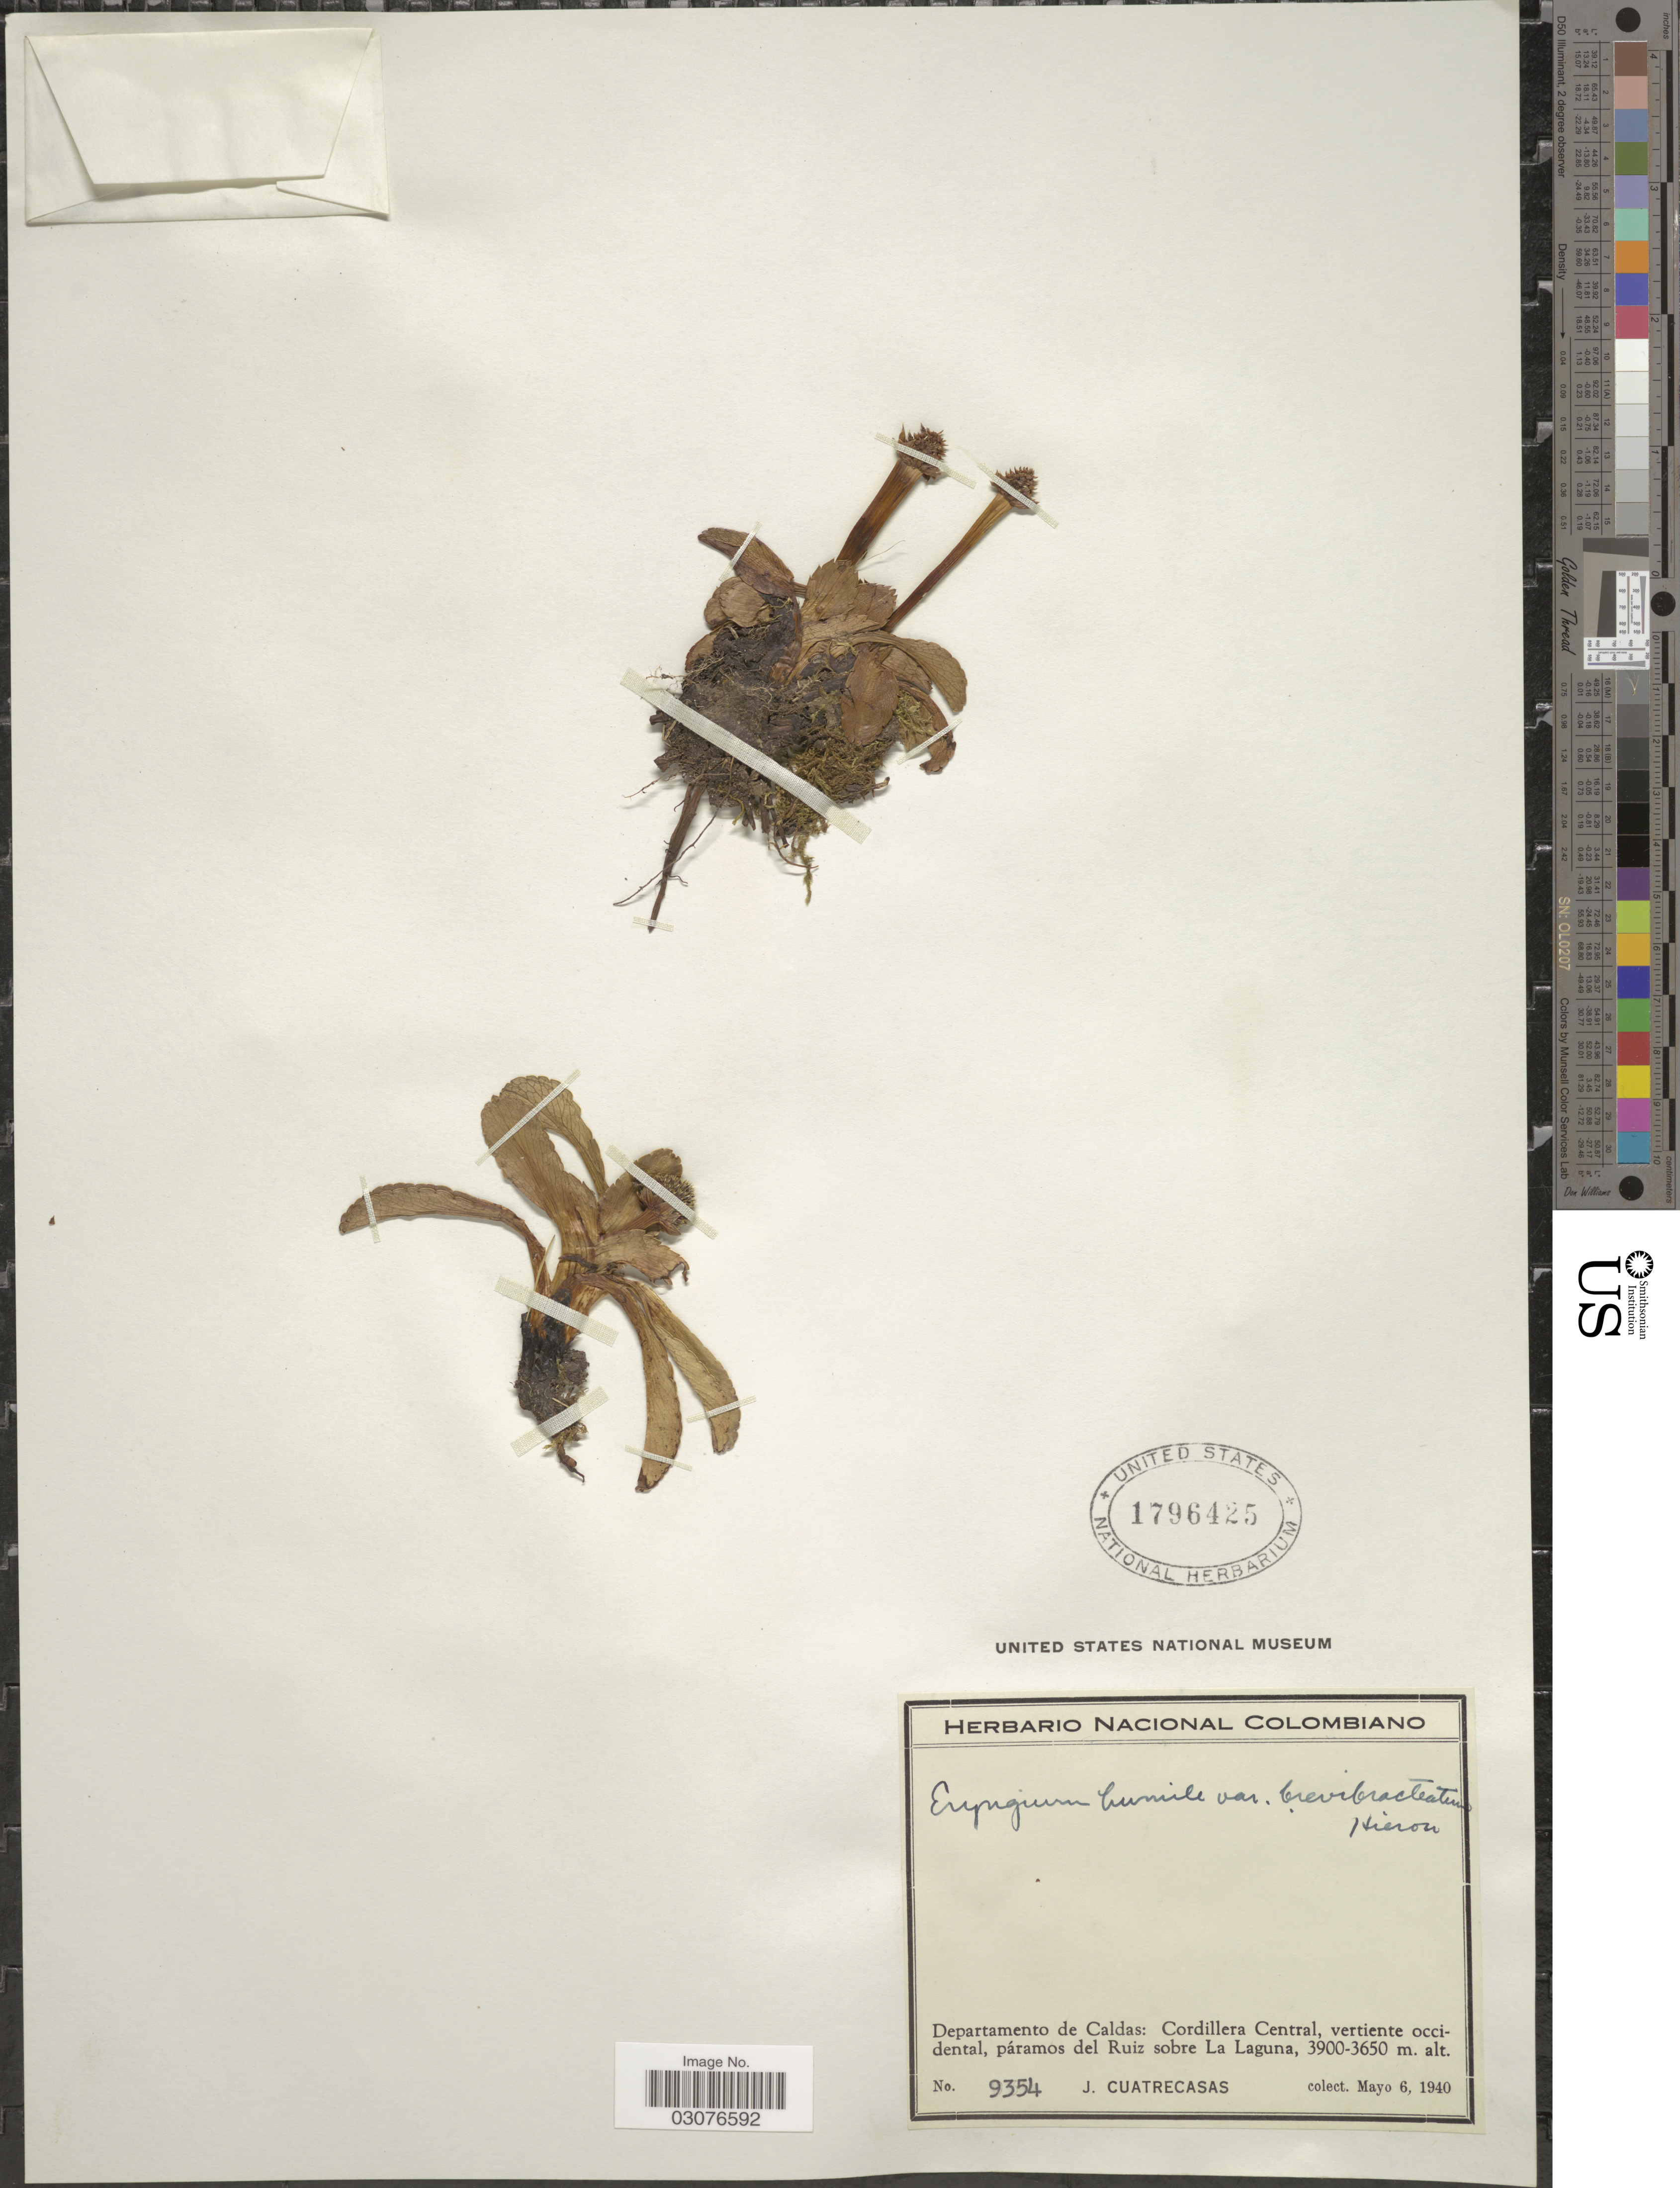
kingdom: Plantae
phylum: Tracheophyta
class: Magnoliopsida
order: Apiales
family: Apiaceae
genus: Eryngium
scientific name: Eryngium bourgatii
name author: Gouan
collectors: J. Cuatrecasas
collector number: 9354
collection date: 1940-06-06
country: Colombia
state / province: Caldas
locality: Departamento del Caldas, Cordillera Central, vertiente occidental, páramos del Ruiz sobre La Laguna.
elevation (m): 3650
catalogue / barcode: US 1796425